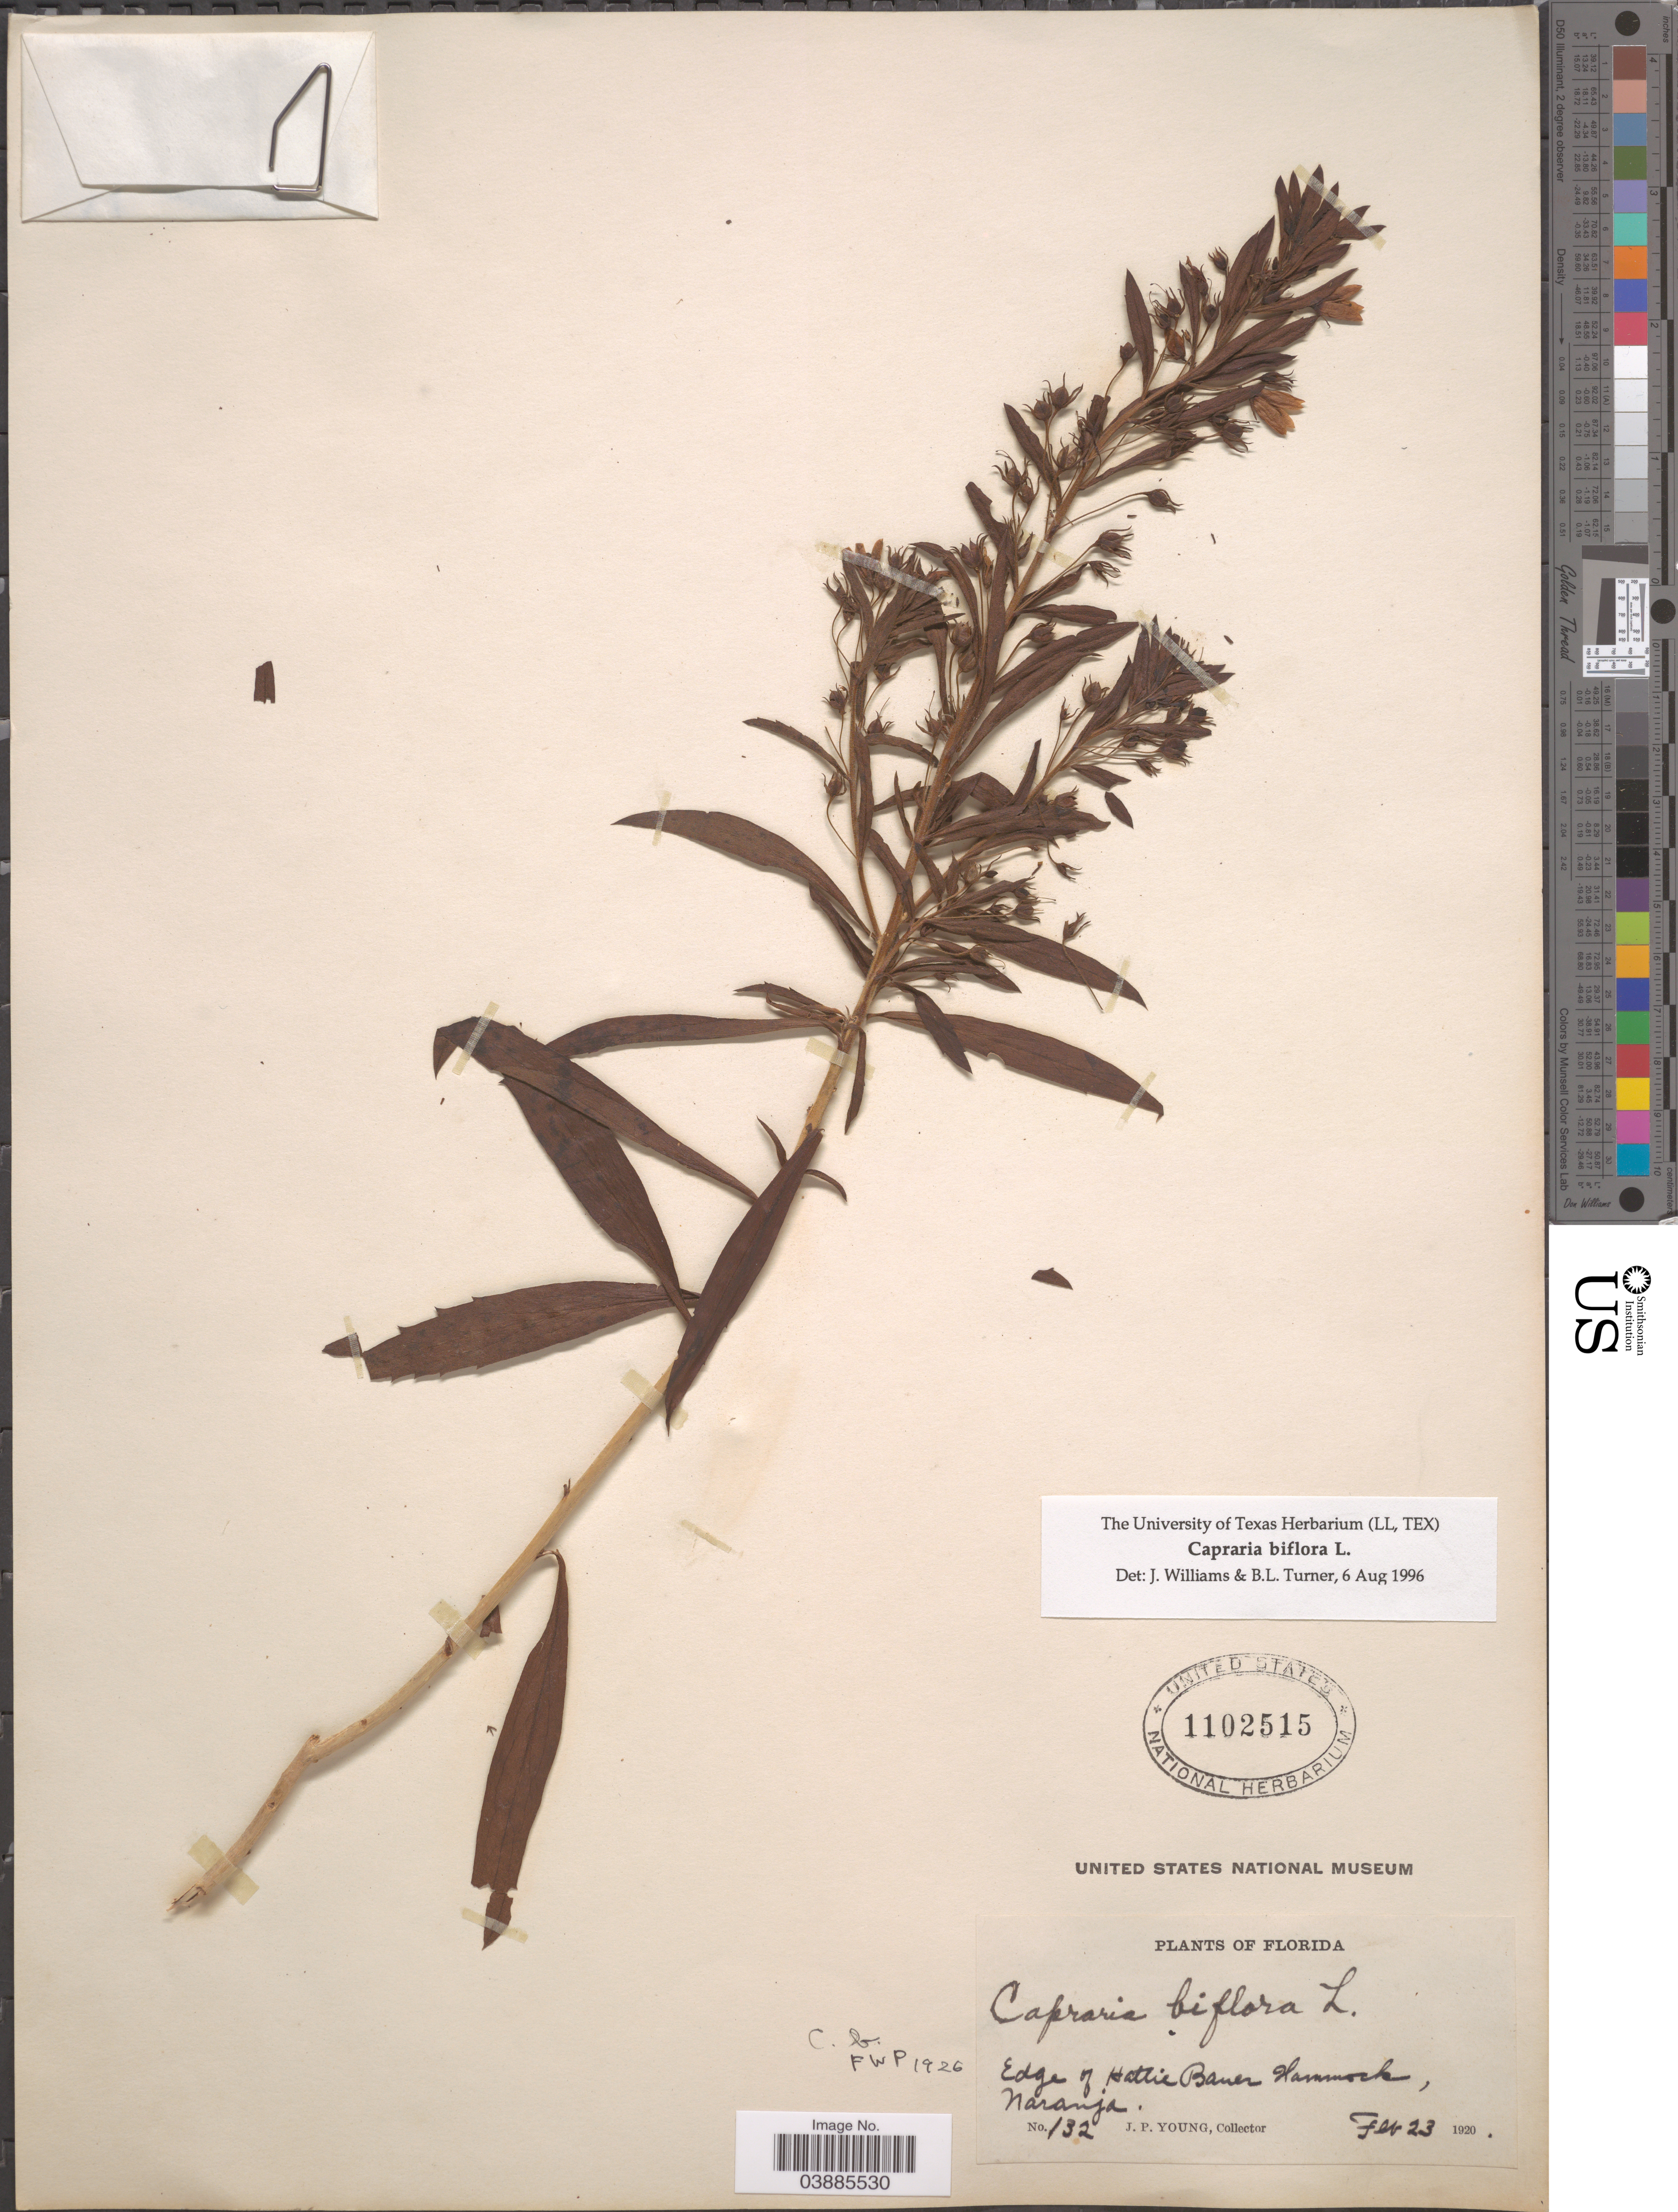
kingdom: Plantae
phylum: Tracheophyta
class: Magnoliopsida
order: Lamiales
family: Scrophulariaceae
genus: Capraria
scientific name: Capraria biflora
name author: L.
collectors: J. P. Young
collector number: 132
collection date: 1920-02-23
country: United States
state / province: Florida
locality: Edge of Hattie Bauer Hammock, Naranja.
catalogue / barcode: US 1102515